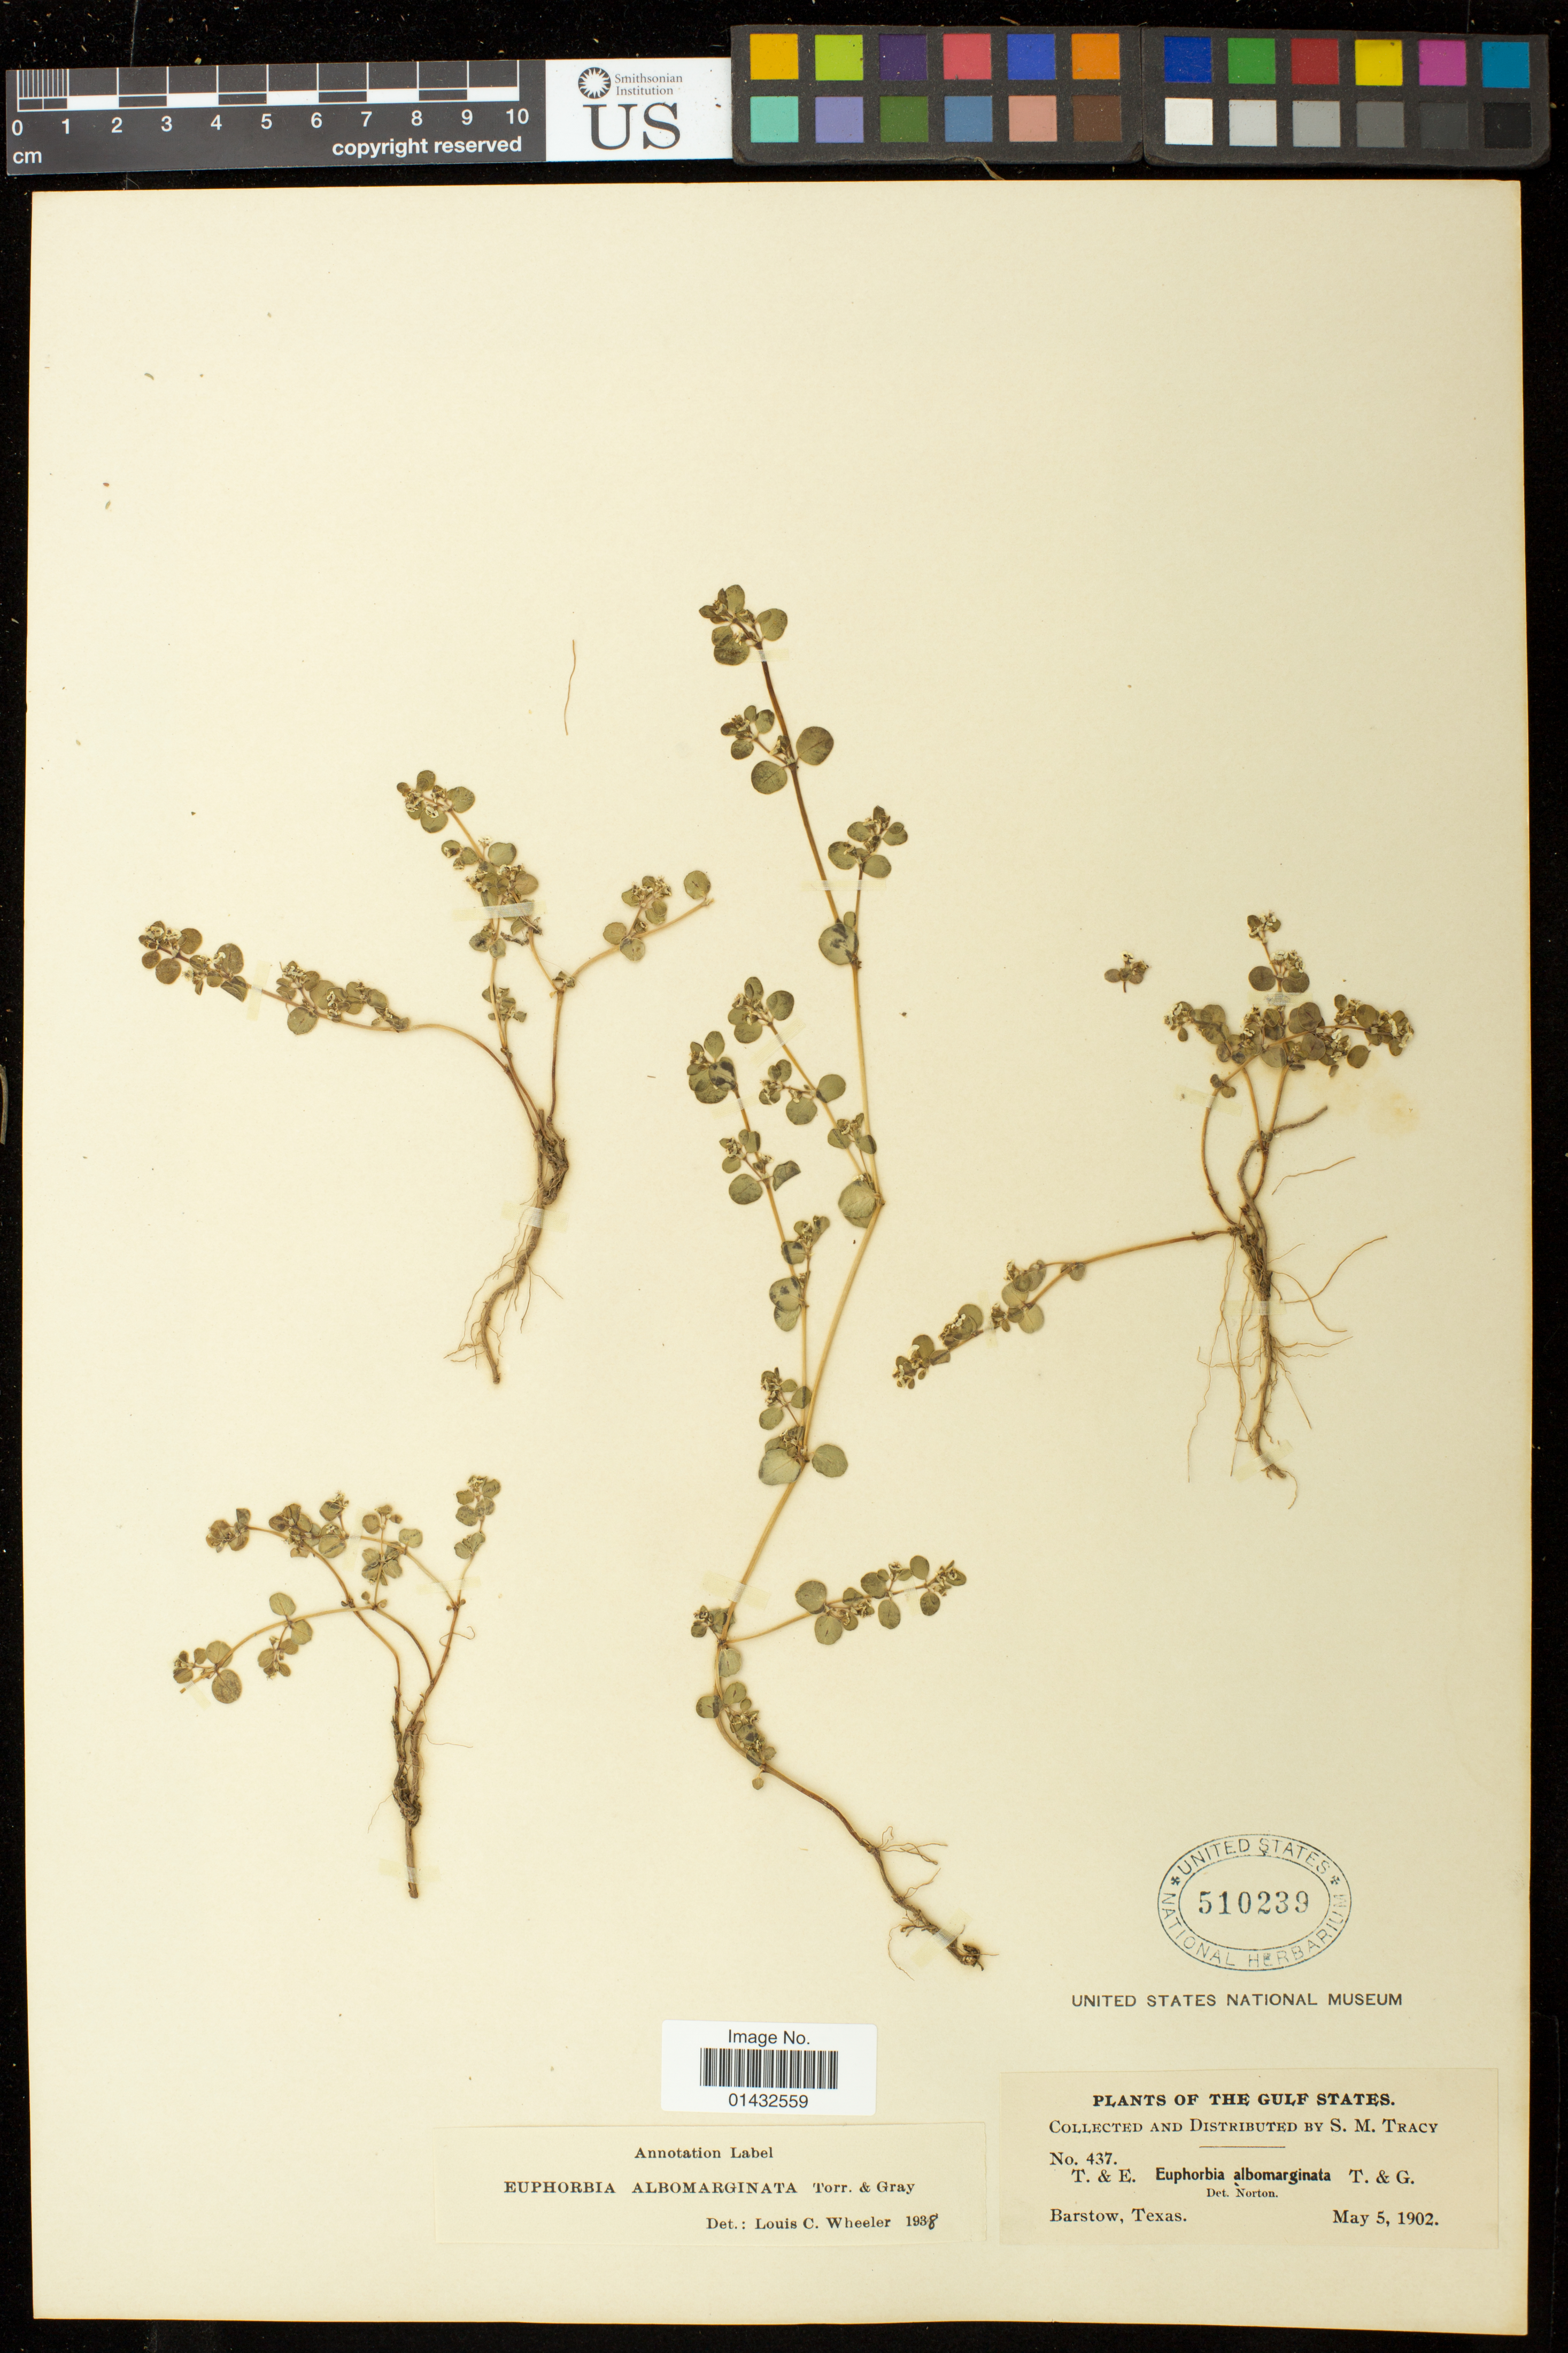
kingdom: Plantae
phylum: Tracheophyta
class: Magnoliopsida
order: Malpighiales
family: Euphorbiaceae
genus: Euphorbia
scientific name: Euphorbia albomarginata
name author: Torr. & A. Gray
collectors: S. M. Tracy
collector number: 437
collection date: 1902-05-05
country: United States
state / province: Texas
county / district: Ward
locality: Barstow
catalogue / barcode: US 510239